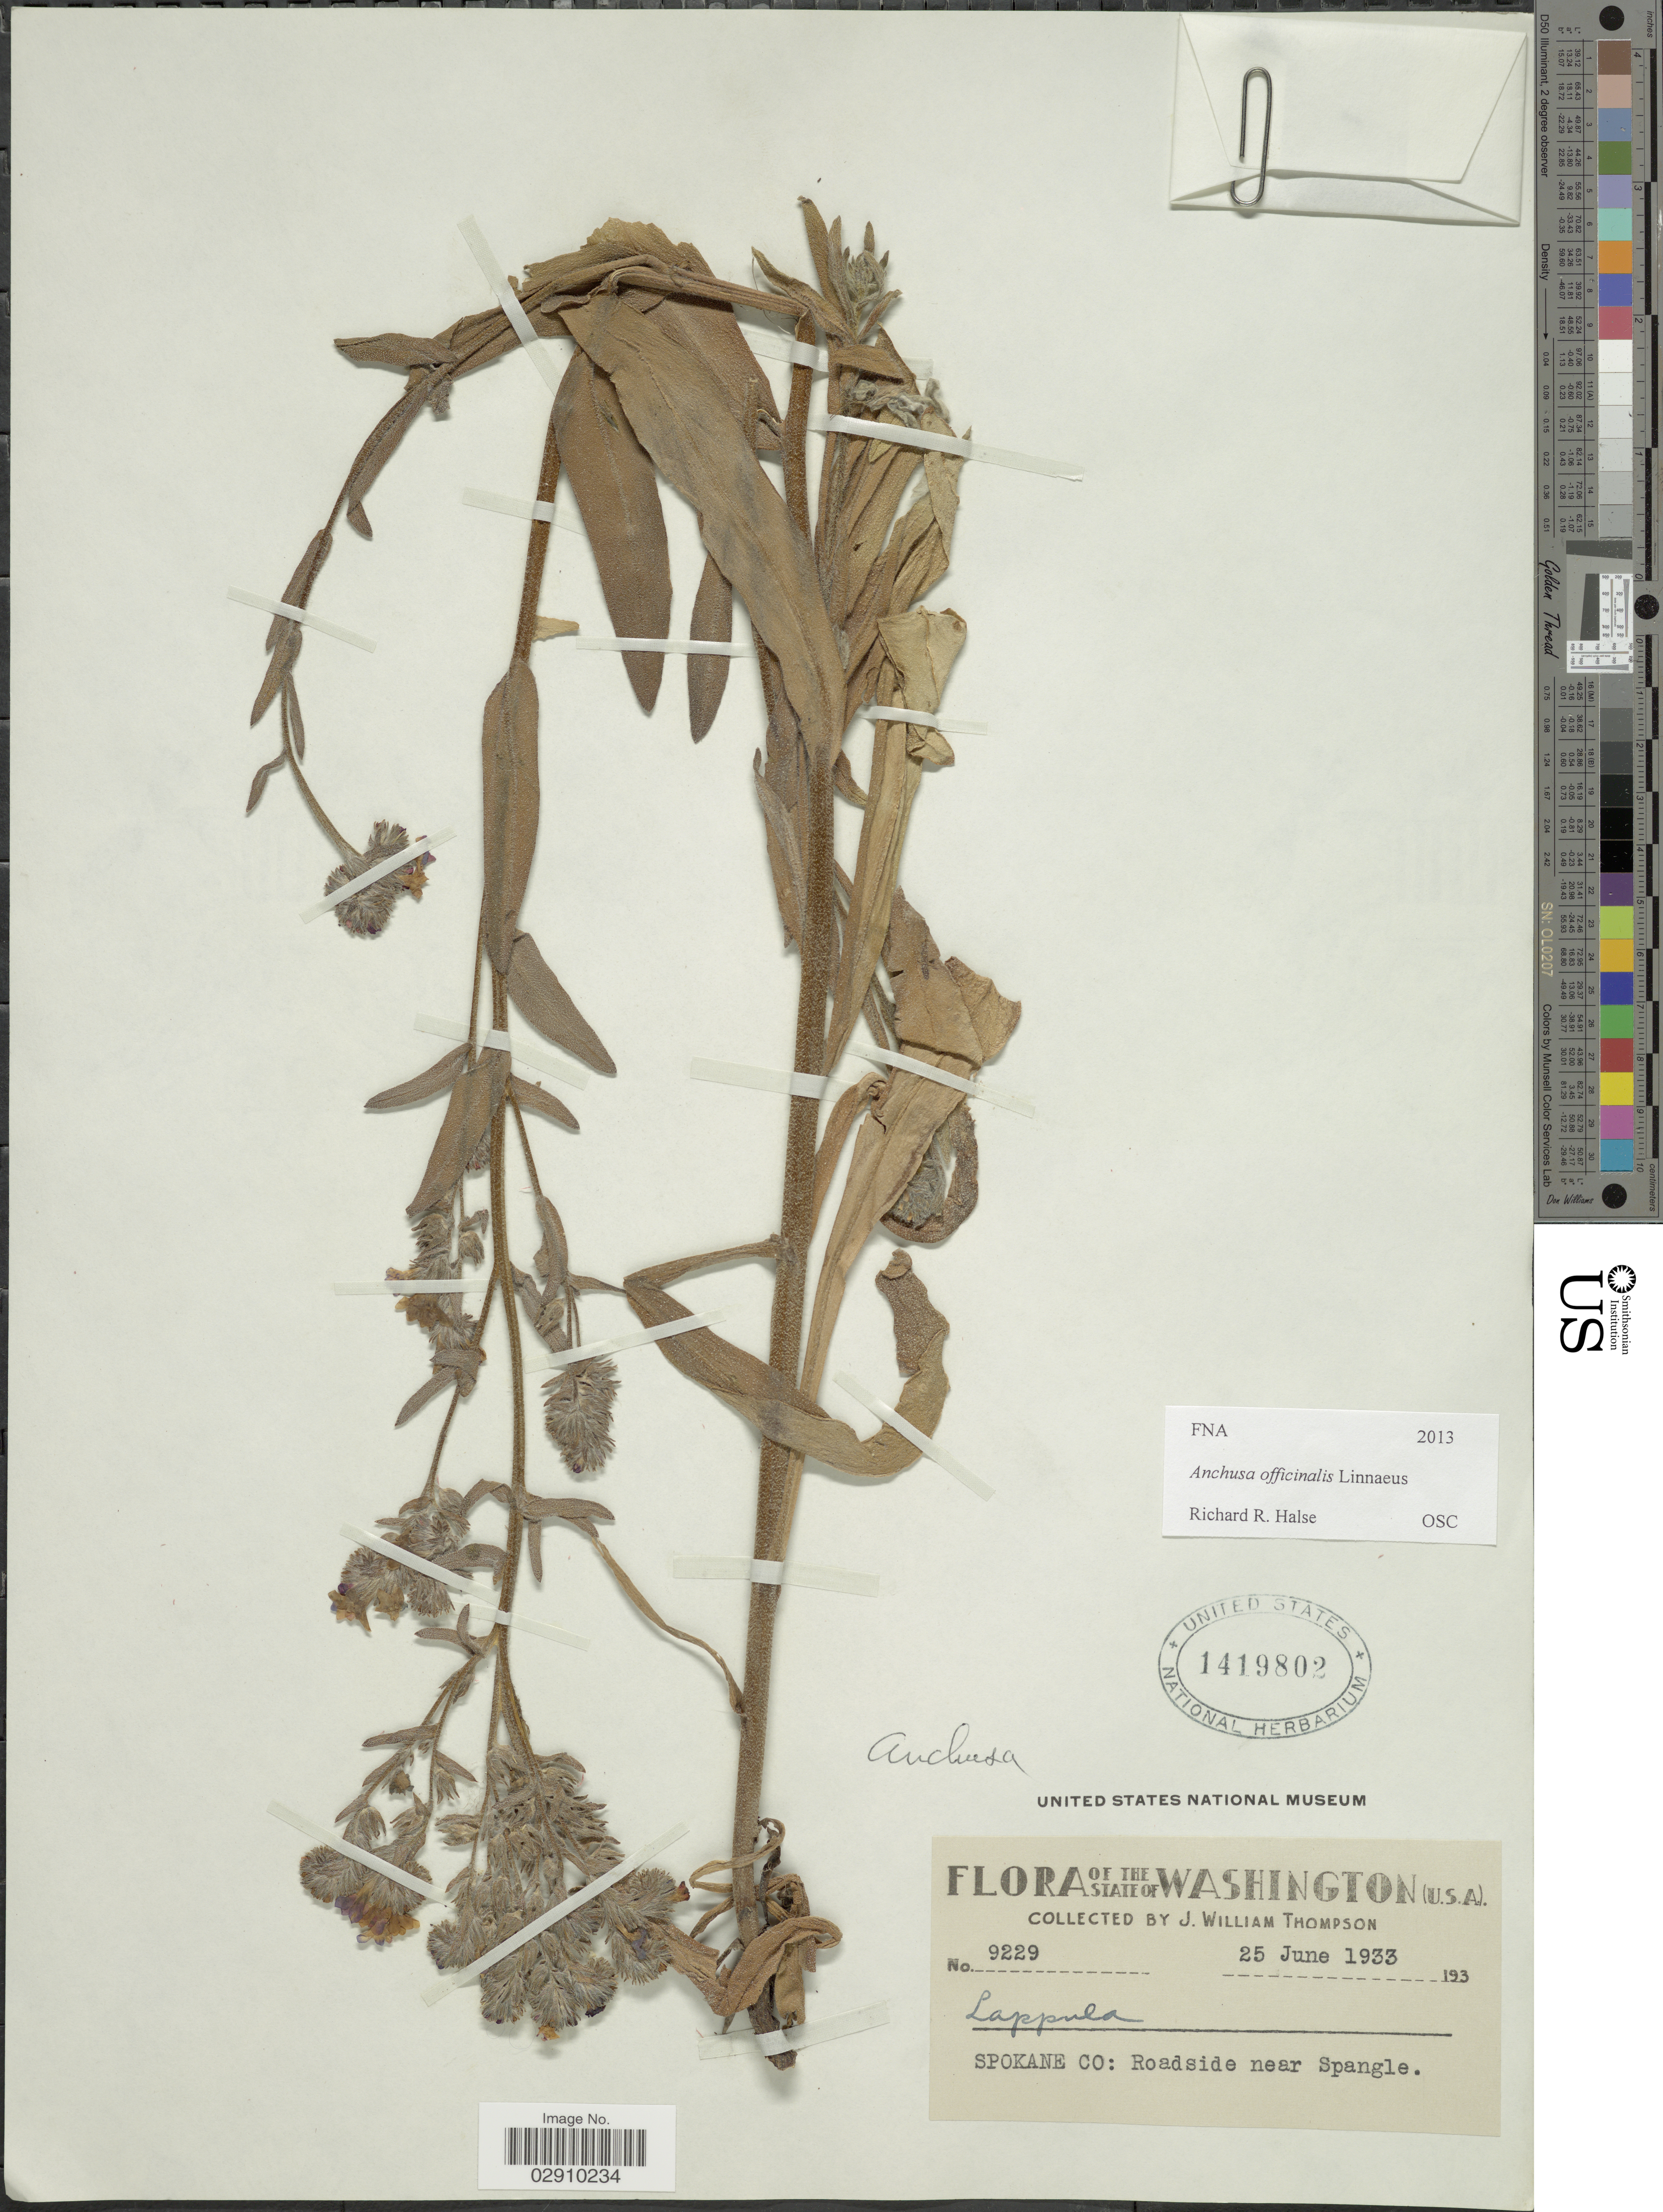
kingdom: Plantae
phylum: Tracheophyta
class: Magnoliopsida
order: Boraginales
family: Boraginaceae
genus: Anchusa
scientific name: Anchusa officinalis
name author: L.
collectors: J. W. Thompson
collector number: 9229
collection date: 1933-06-25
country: United States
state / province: Washington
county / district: Spokane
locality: The State of Washington, Spokane Co: Roadside near Spangle.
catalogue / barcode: US 1419802